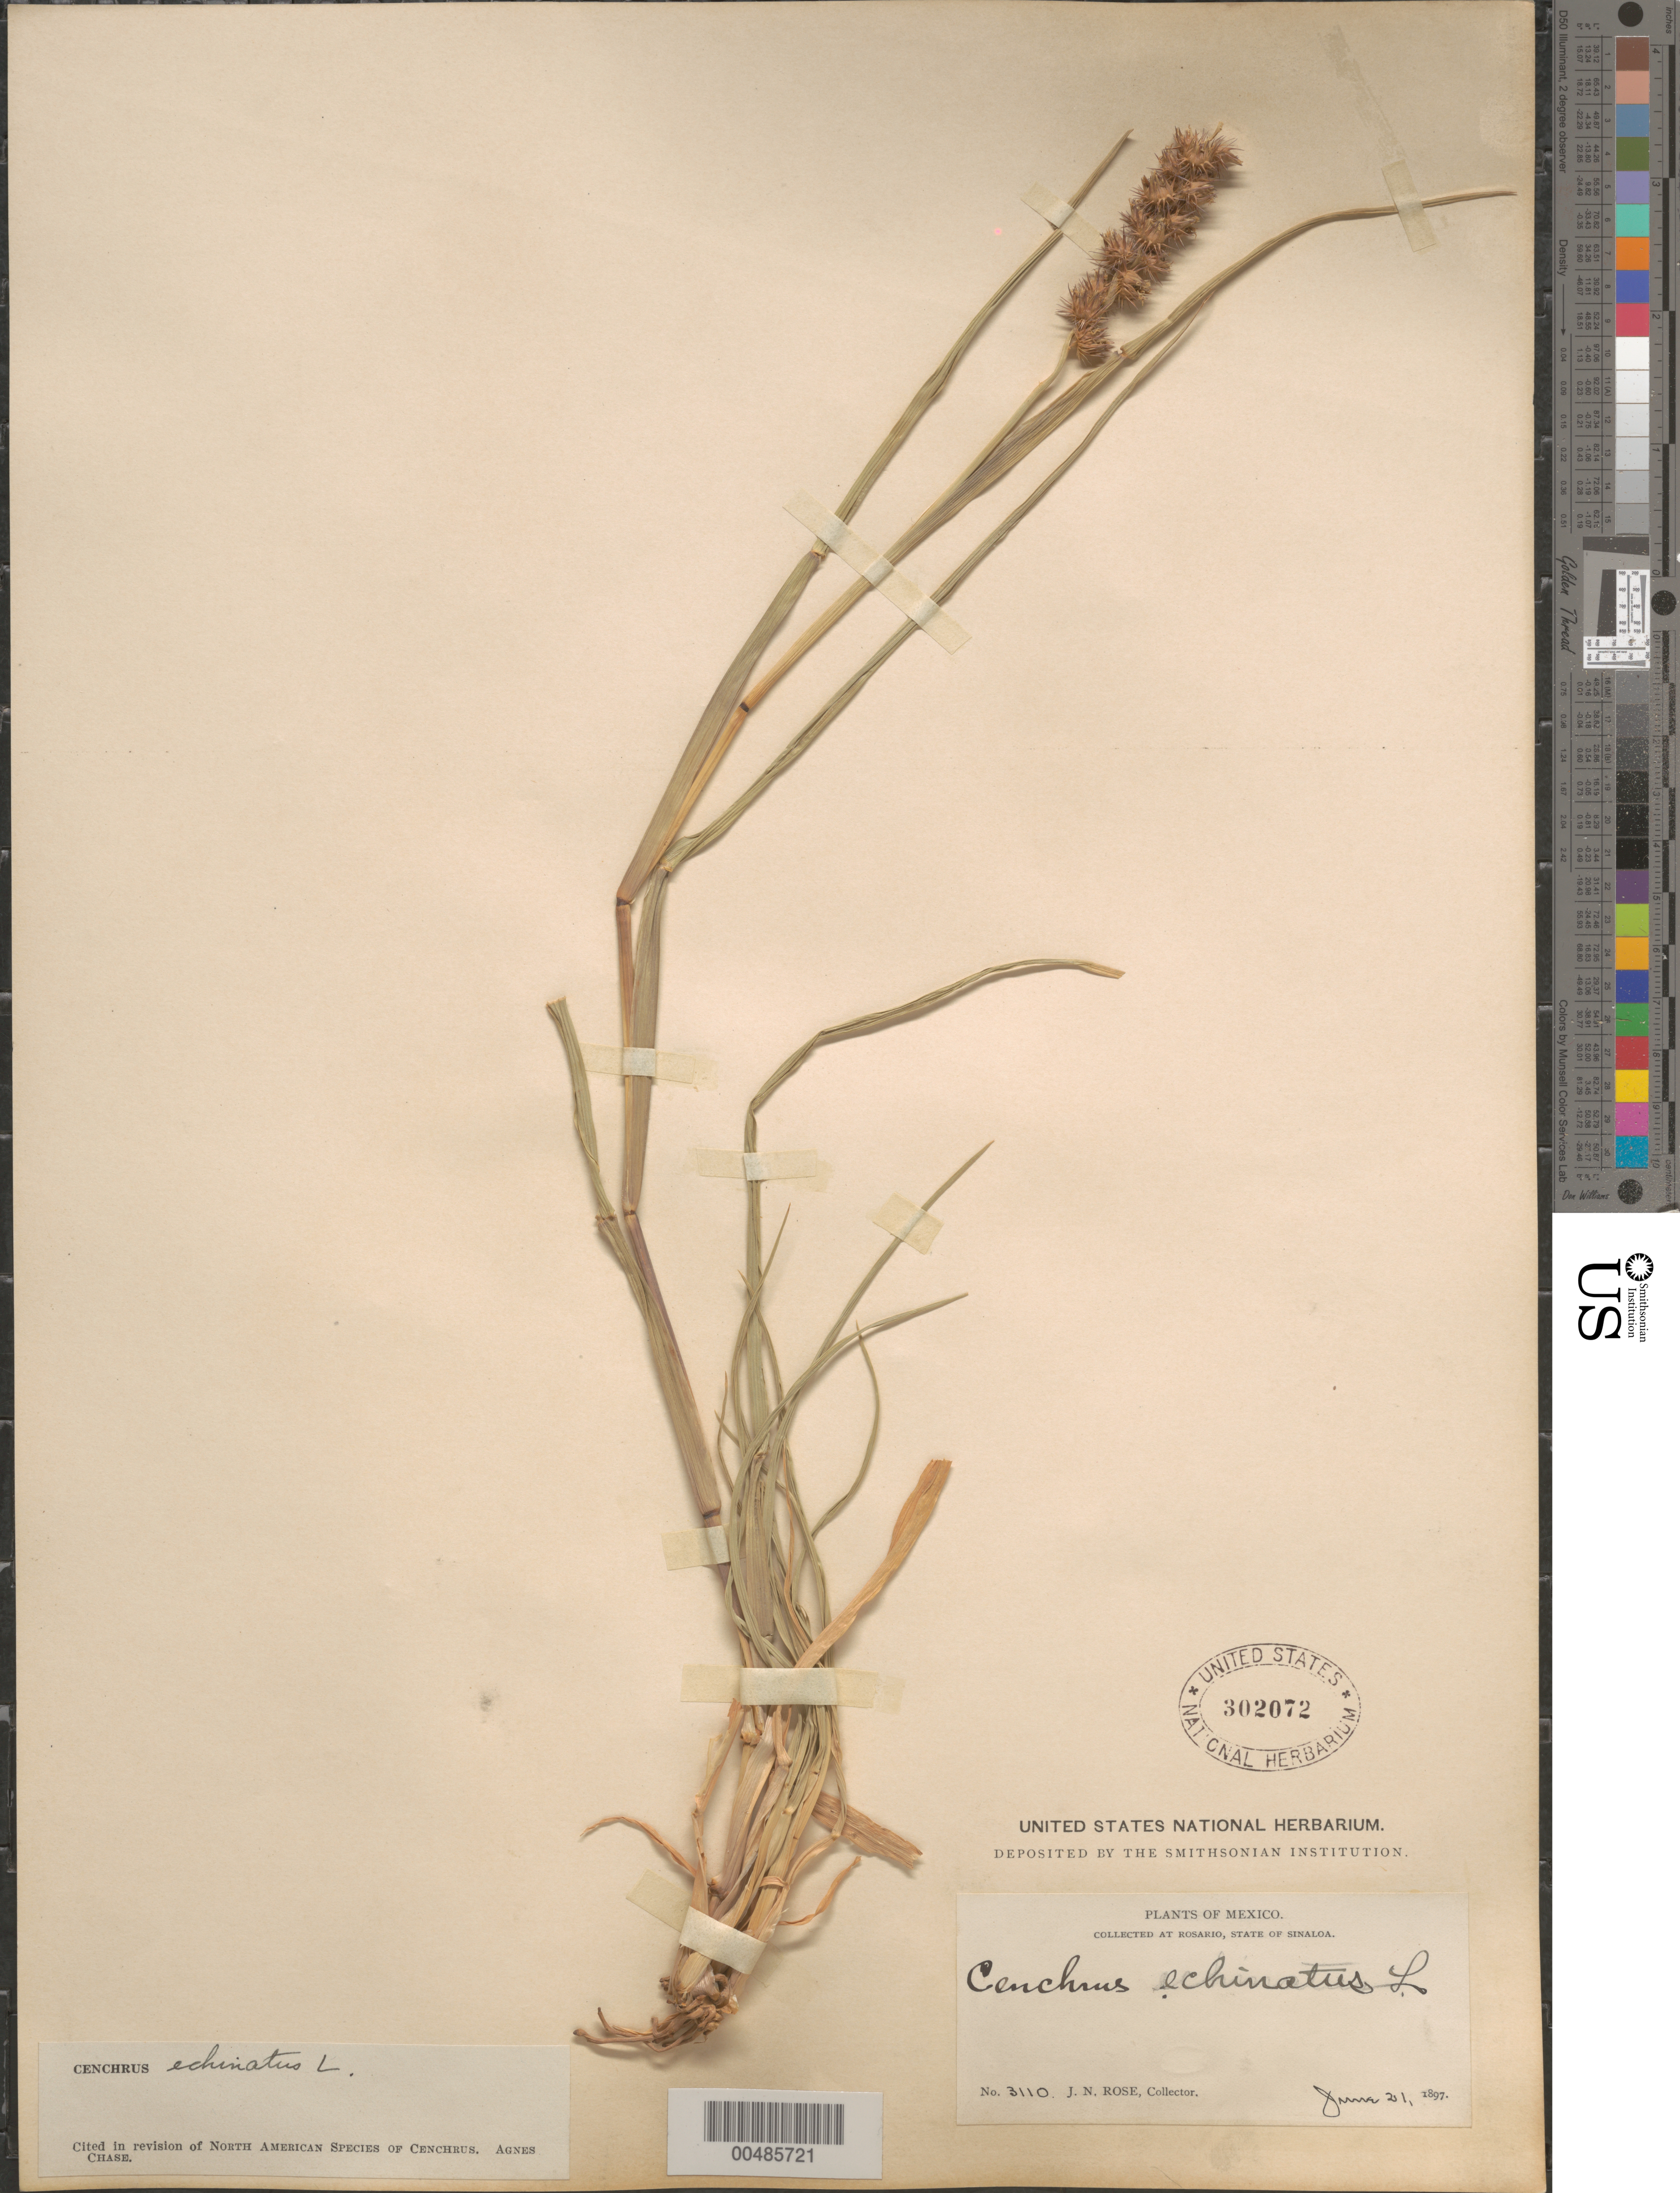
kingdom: Plantae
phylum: Tracheophyta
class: Liliopsida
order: Poales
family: Poaceae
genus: Cenchrus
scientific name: Cenchrus echinatus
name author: L.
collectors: J. N. Rose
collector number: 3110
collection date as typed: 21 Jun 1897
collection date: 1897-06-21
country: Mexico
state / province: Sinaloa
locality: At Rosario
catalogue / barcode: US 302072